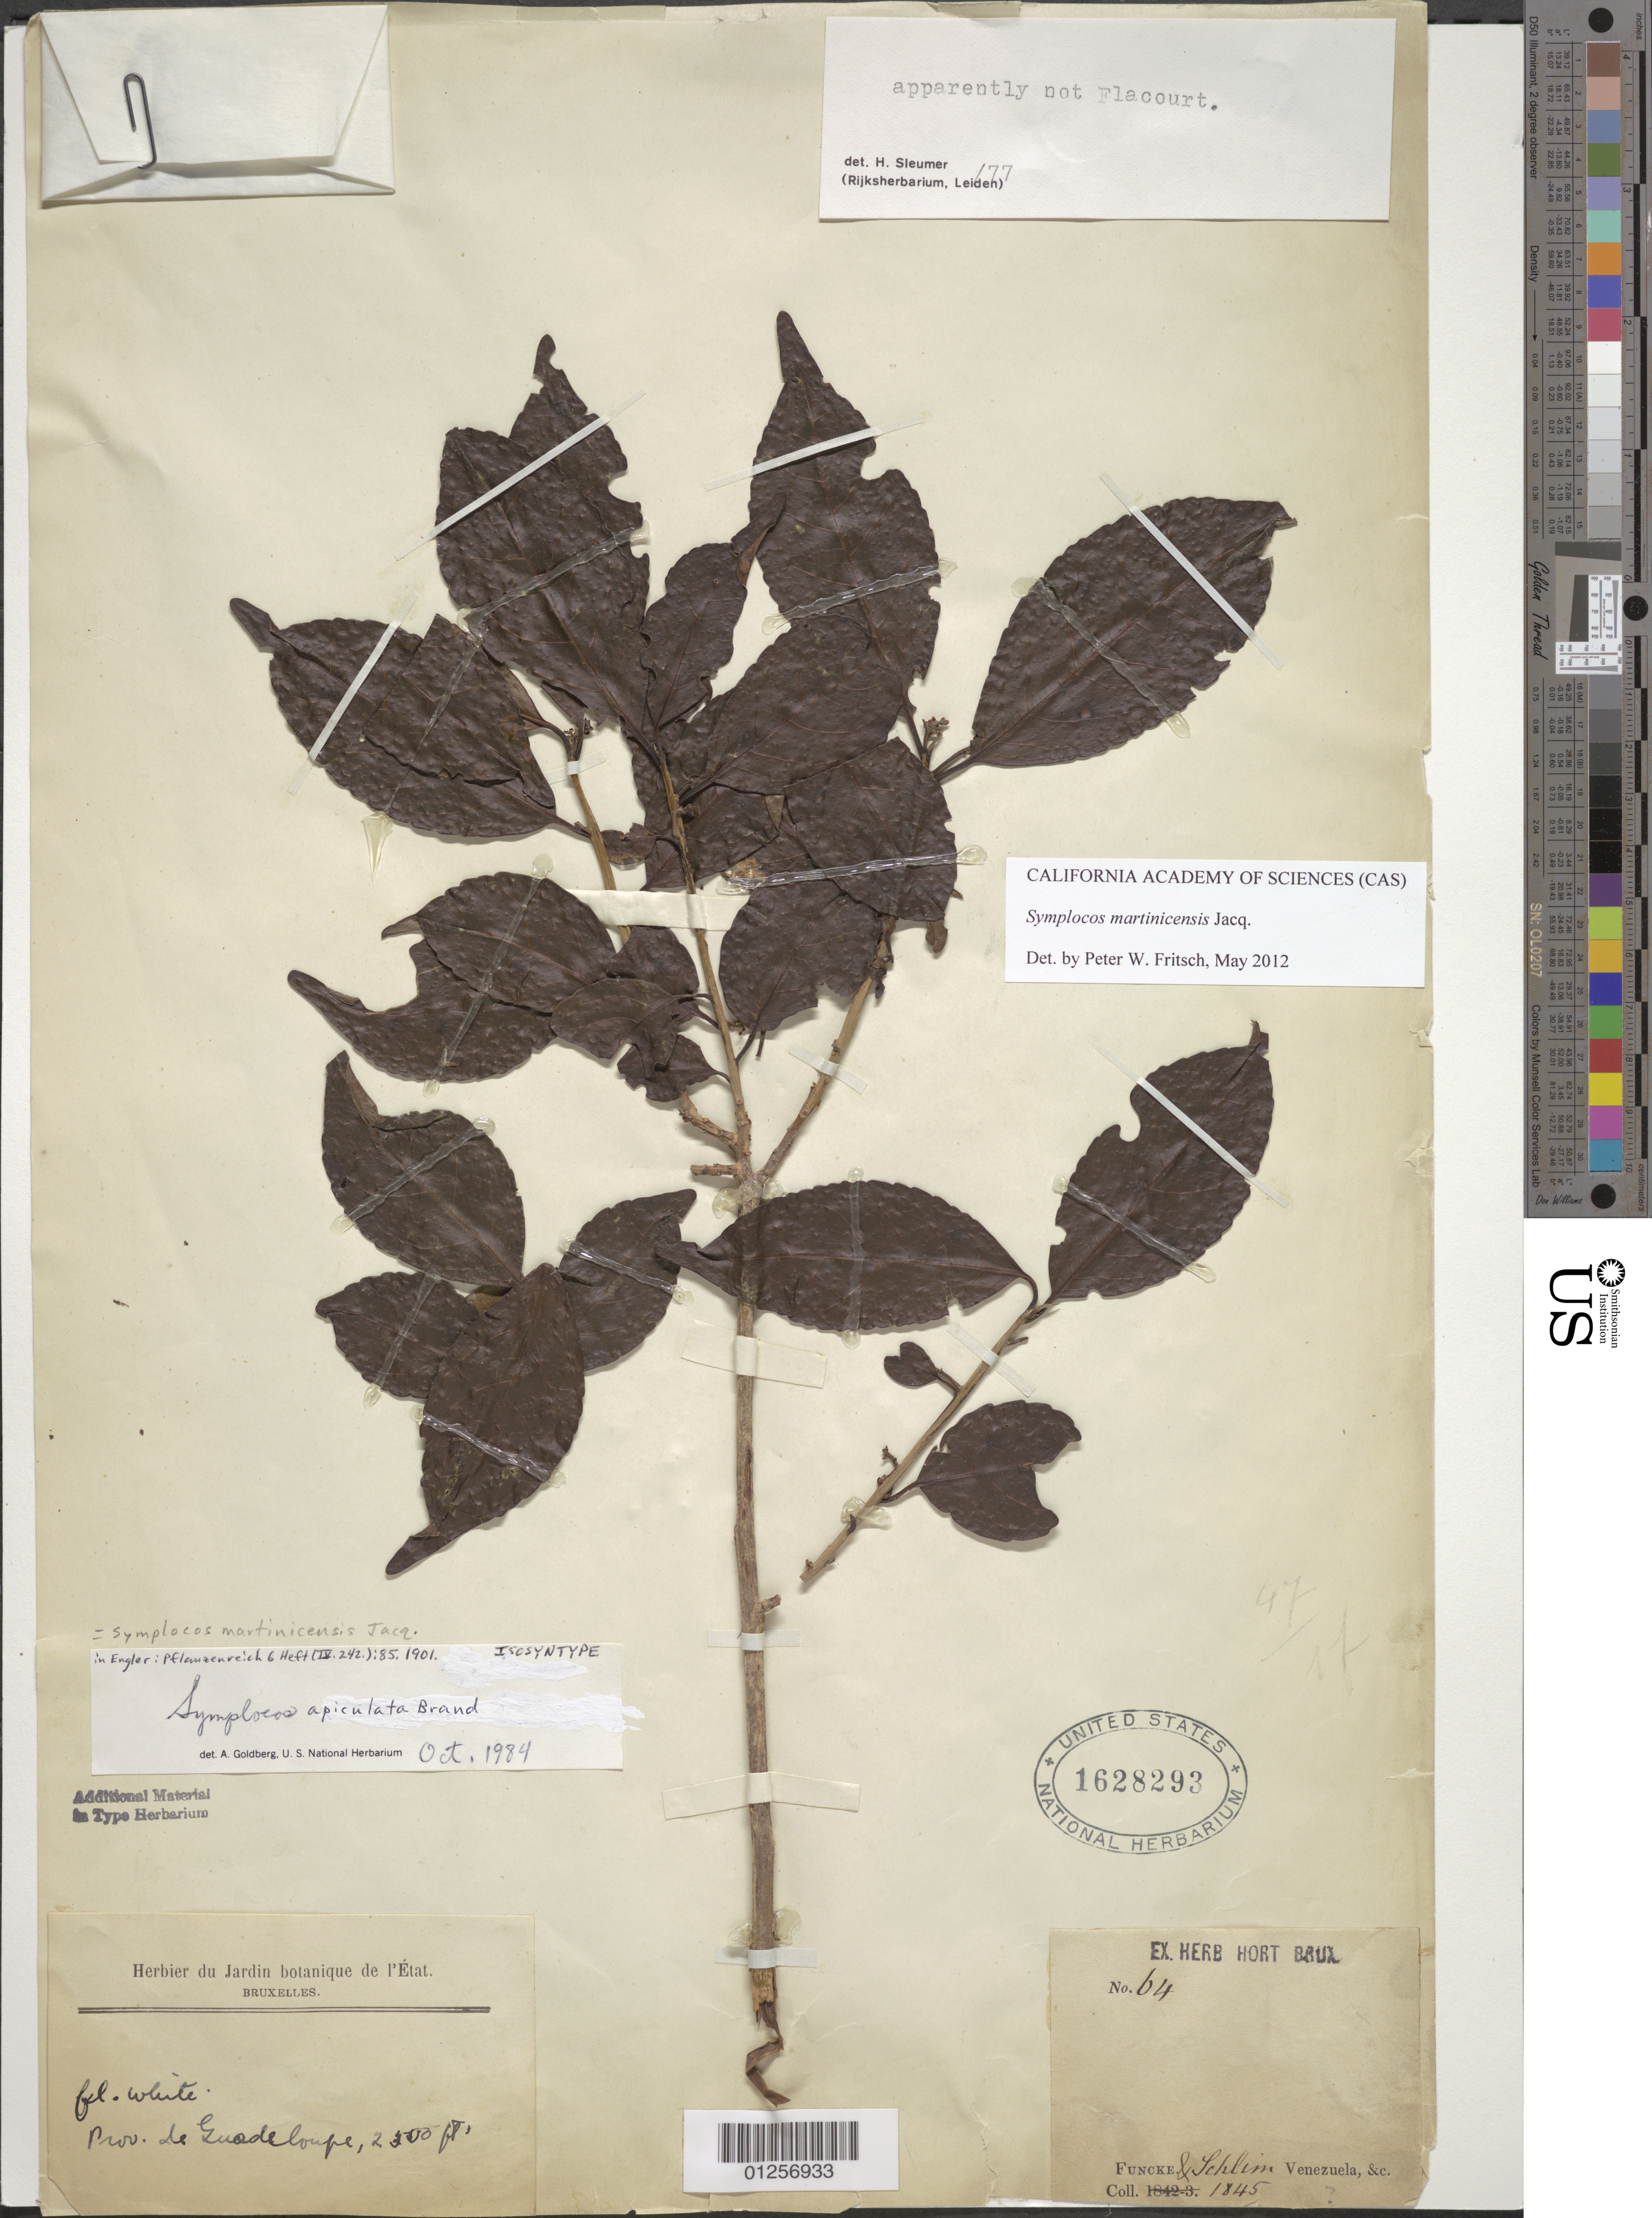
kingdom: Plantae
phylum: Tracheophyta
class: Magnoliopsida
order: Ericales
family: Symplocaceae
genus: Symplocos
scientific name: Symplocos martinicensis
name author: Jacq.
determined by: Fritsch, Peter W.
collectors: -. Funck & L. Schlim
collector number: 64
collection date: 1845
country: Guadeloupe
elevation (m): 762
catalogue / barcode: US 1628293